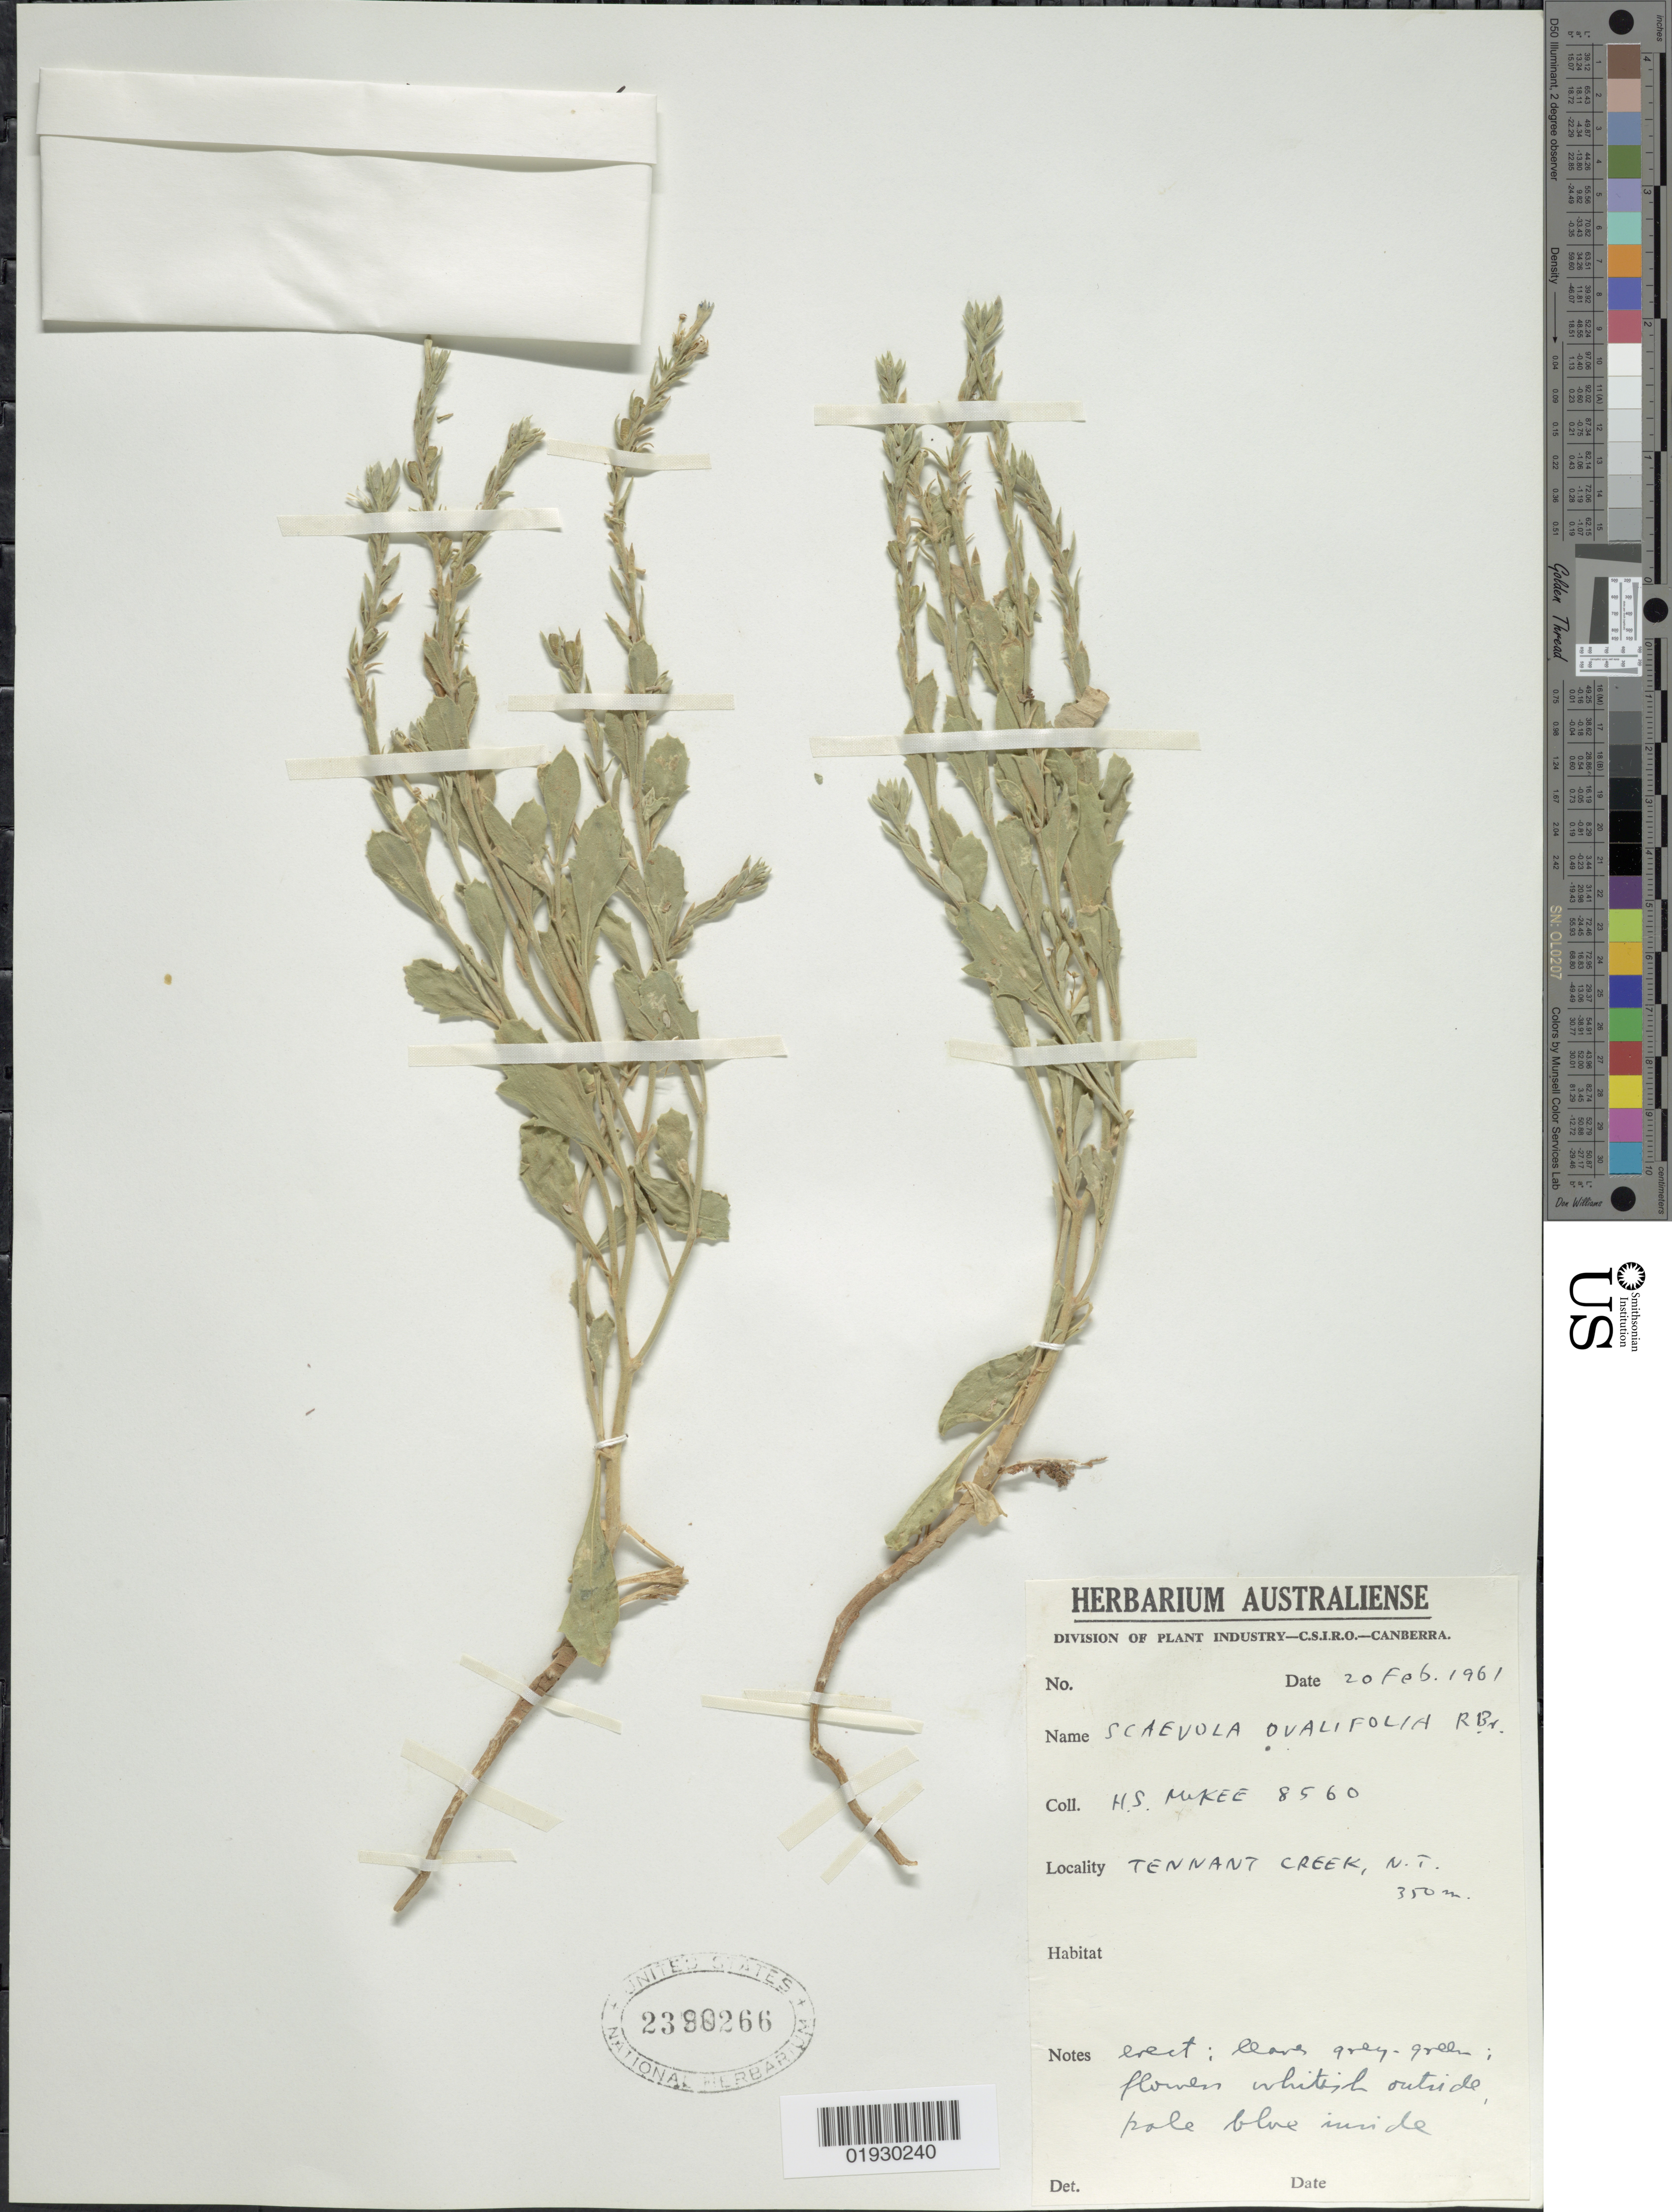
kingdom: Plantae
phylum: Tracheophyta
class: Magnoliopsida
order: Asterales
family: Goodeniaceae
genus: Scaevola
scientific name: Scaevola ovalifolia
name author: R. Br.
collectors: Mukee, H.S.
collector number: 8560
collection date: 1961-02-20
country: Australia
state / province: Northern Territory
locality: Tennant Creek, N.T.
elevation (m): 350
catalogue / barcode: US 2380266